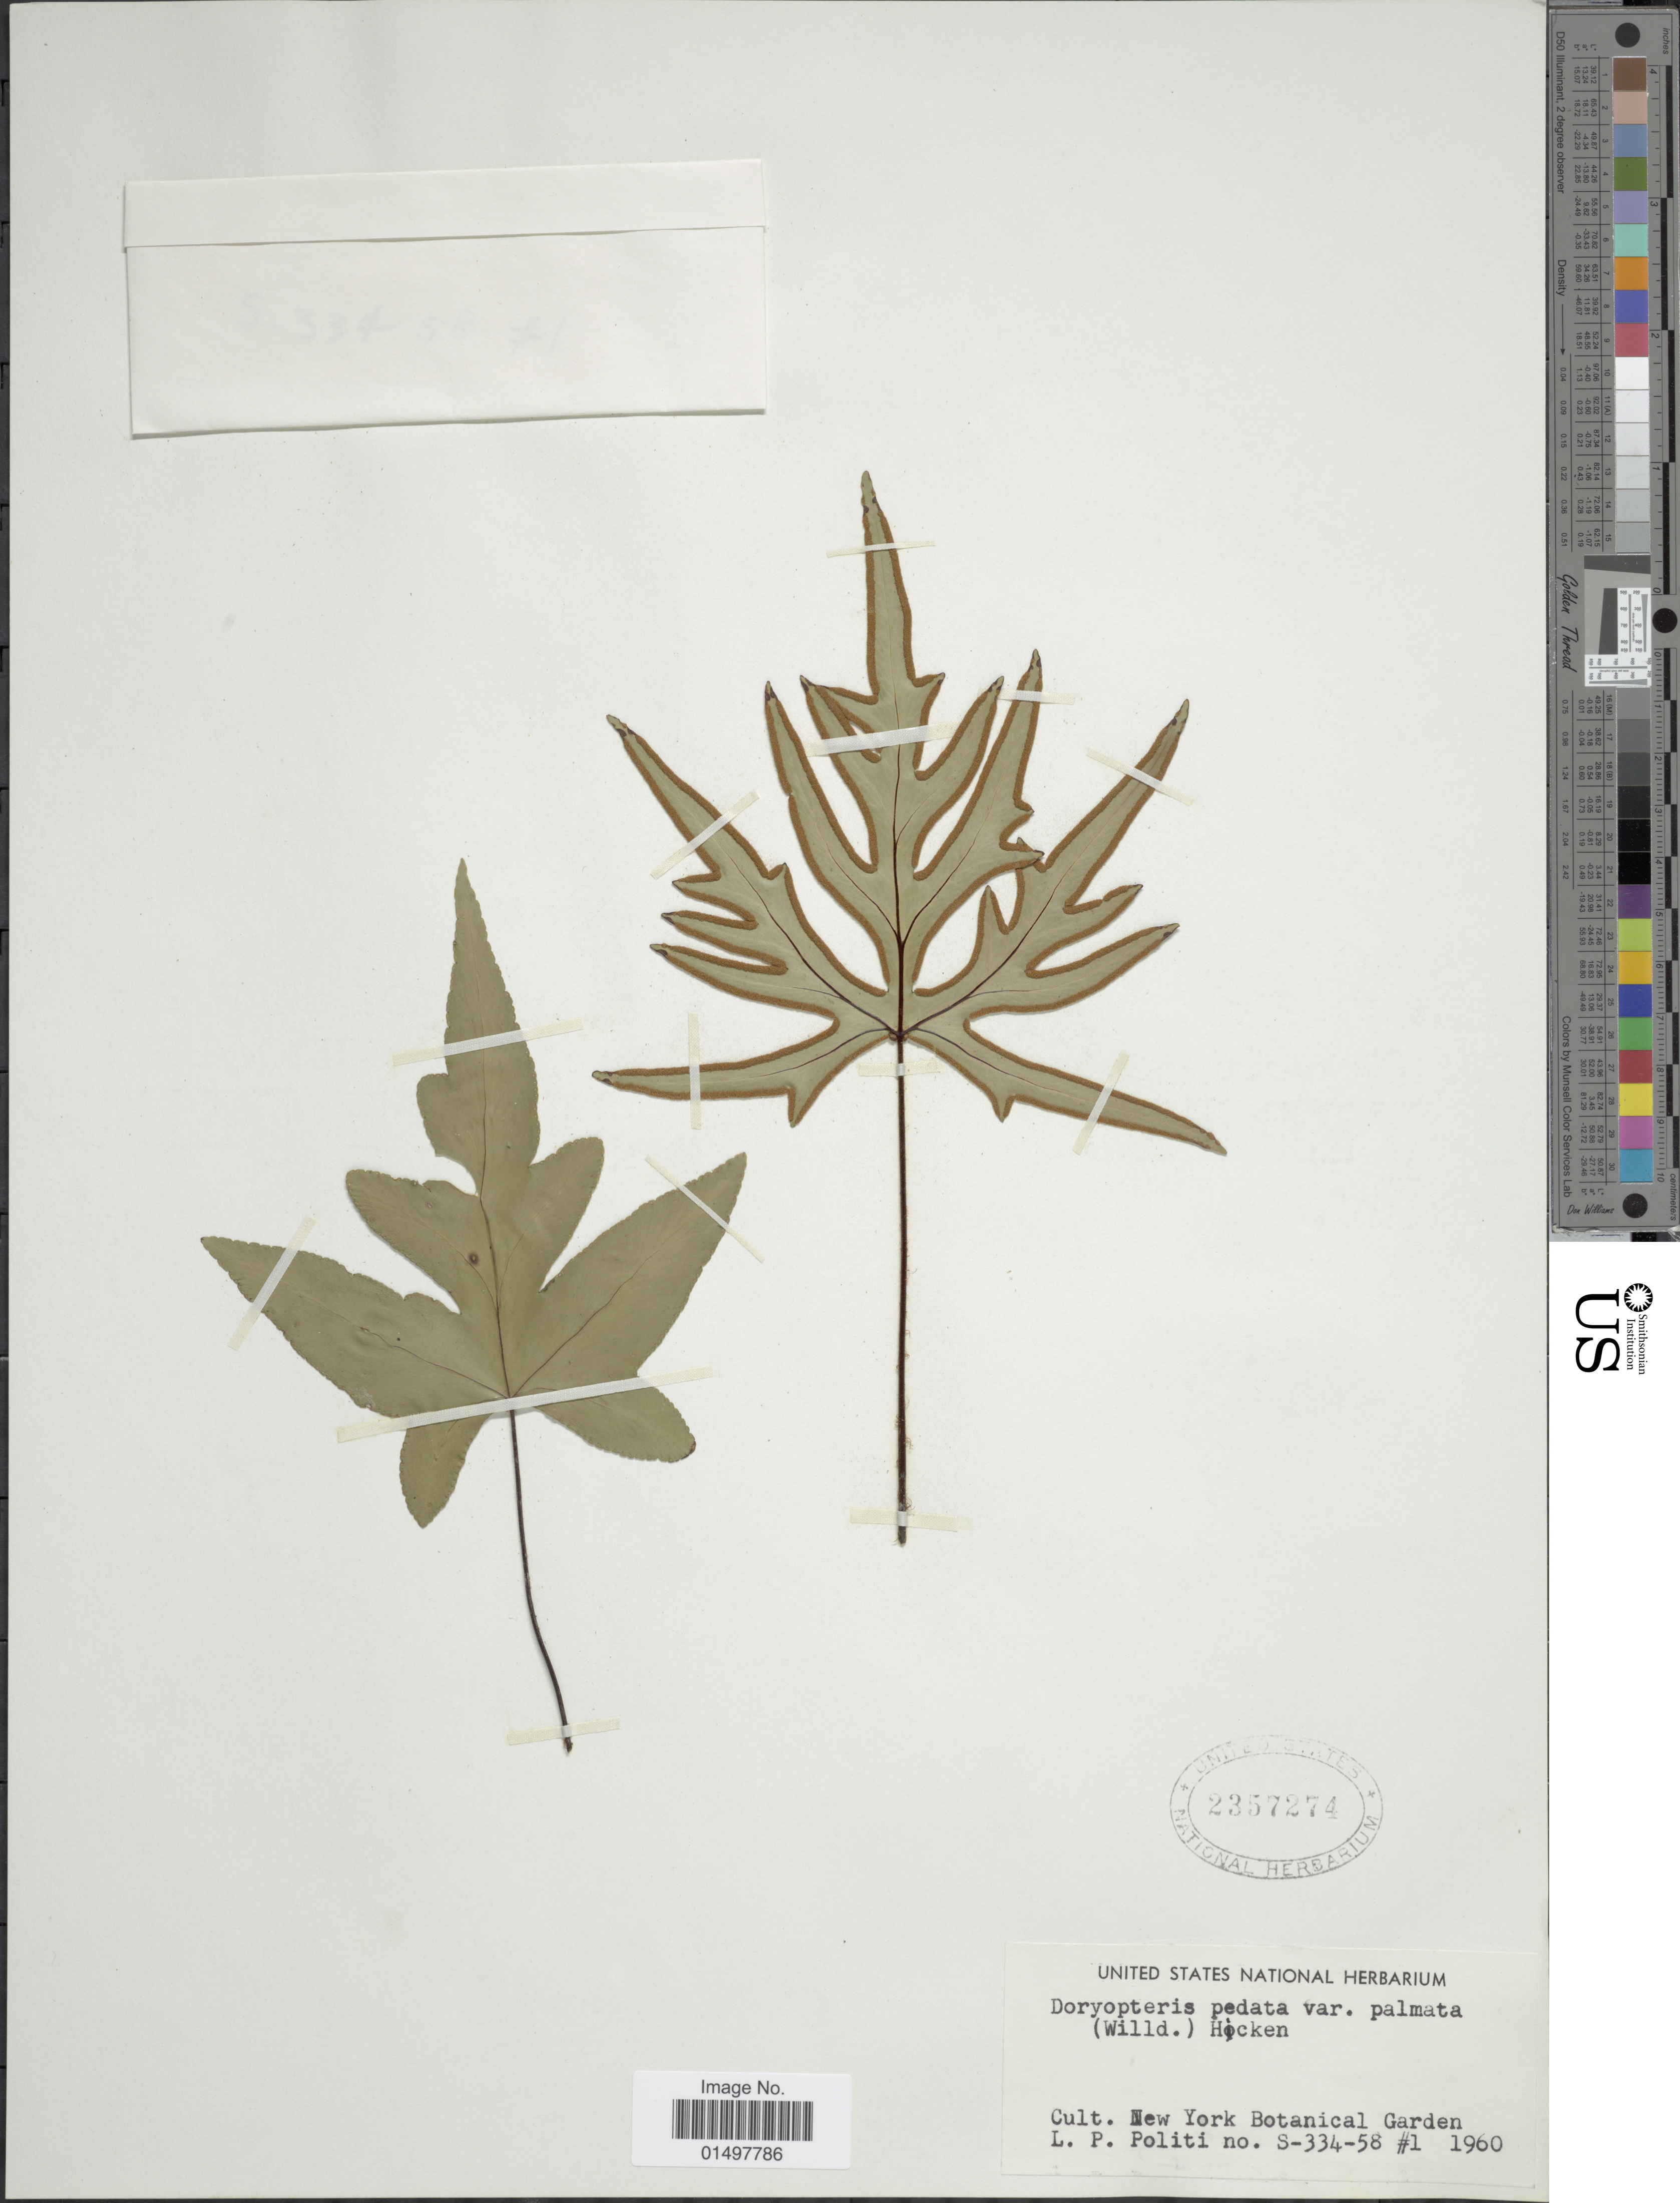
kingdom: Plantae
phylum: Tracheophyta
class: Polypodiopsida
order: Polypodiales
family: Pteridaceae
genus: Doryopteris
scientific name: Doryopteris pedata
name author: (L.) Fée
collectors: L. Politi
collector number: S-334-58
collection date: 1960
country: United States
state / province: New York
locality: New York Botanical Garden.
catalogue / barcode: US 2357274